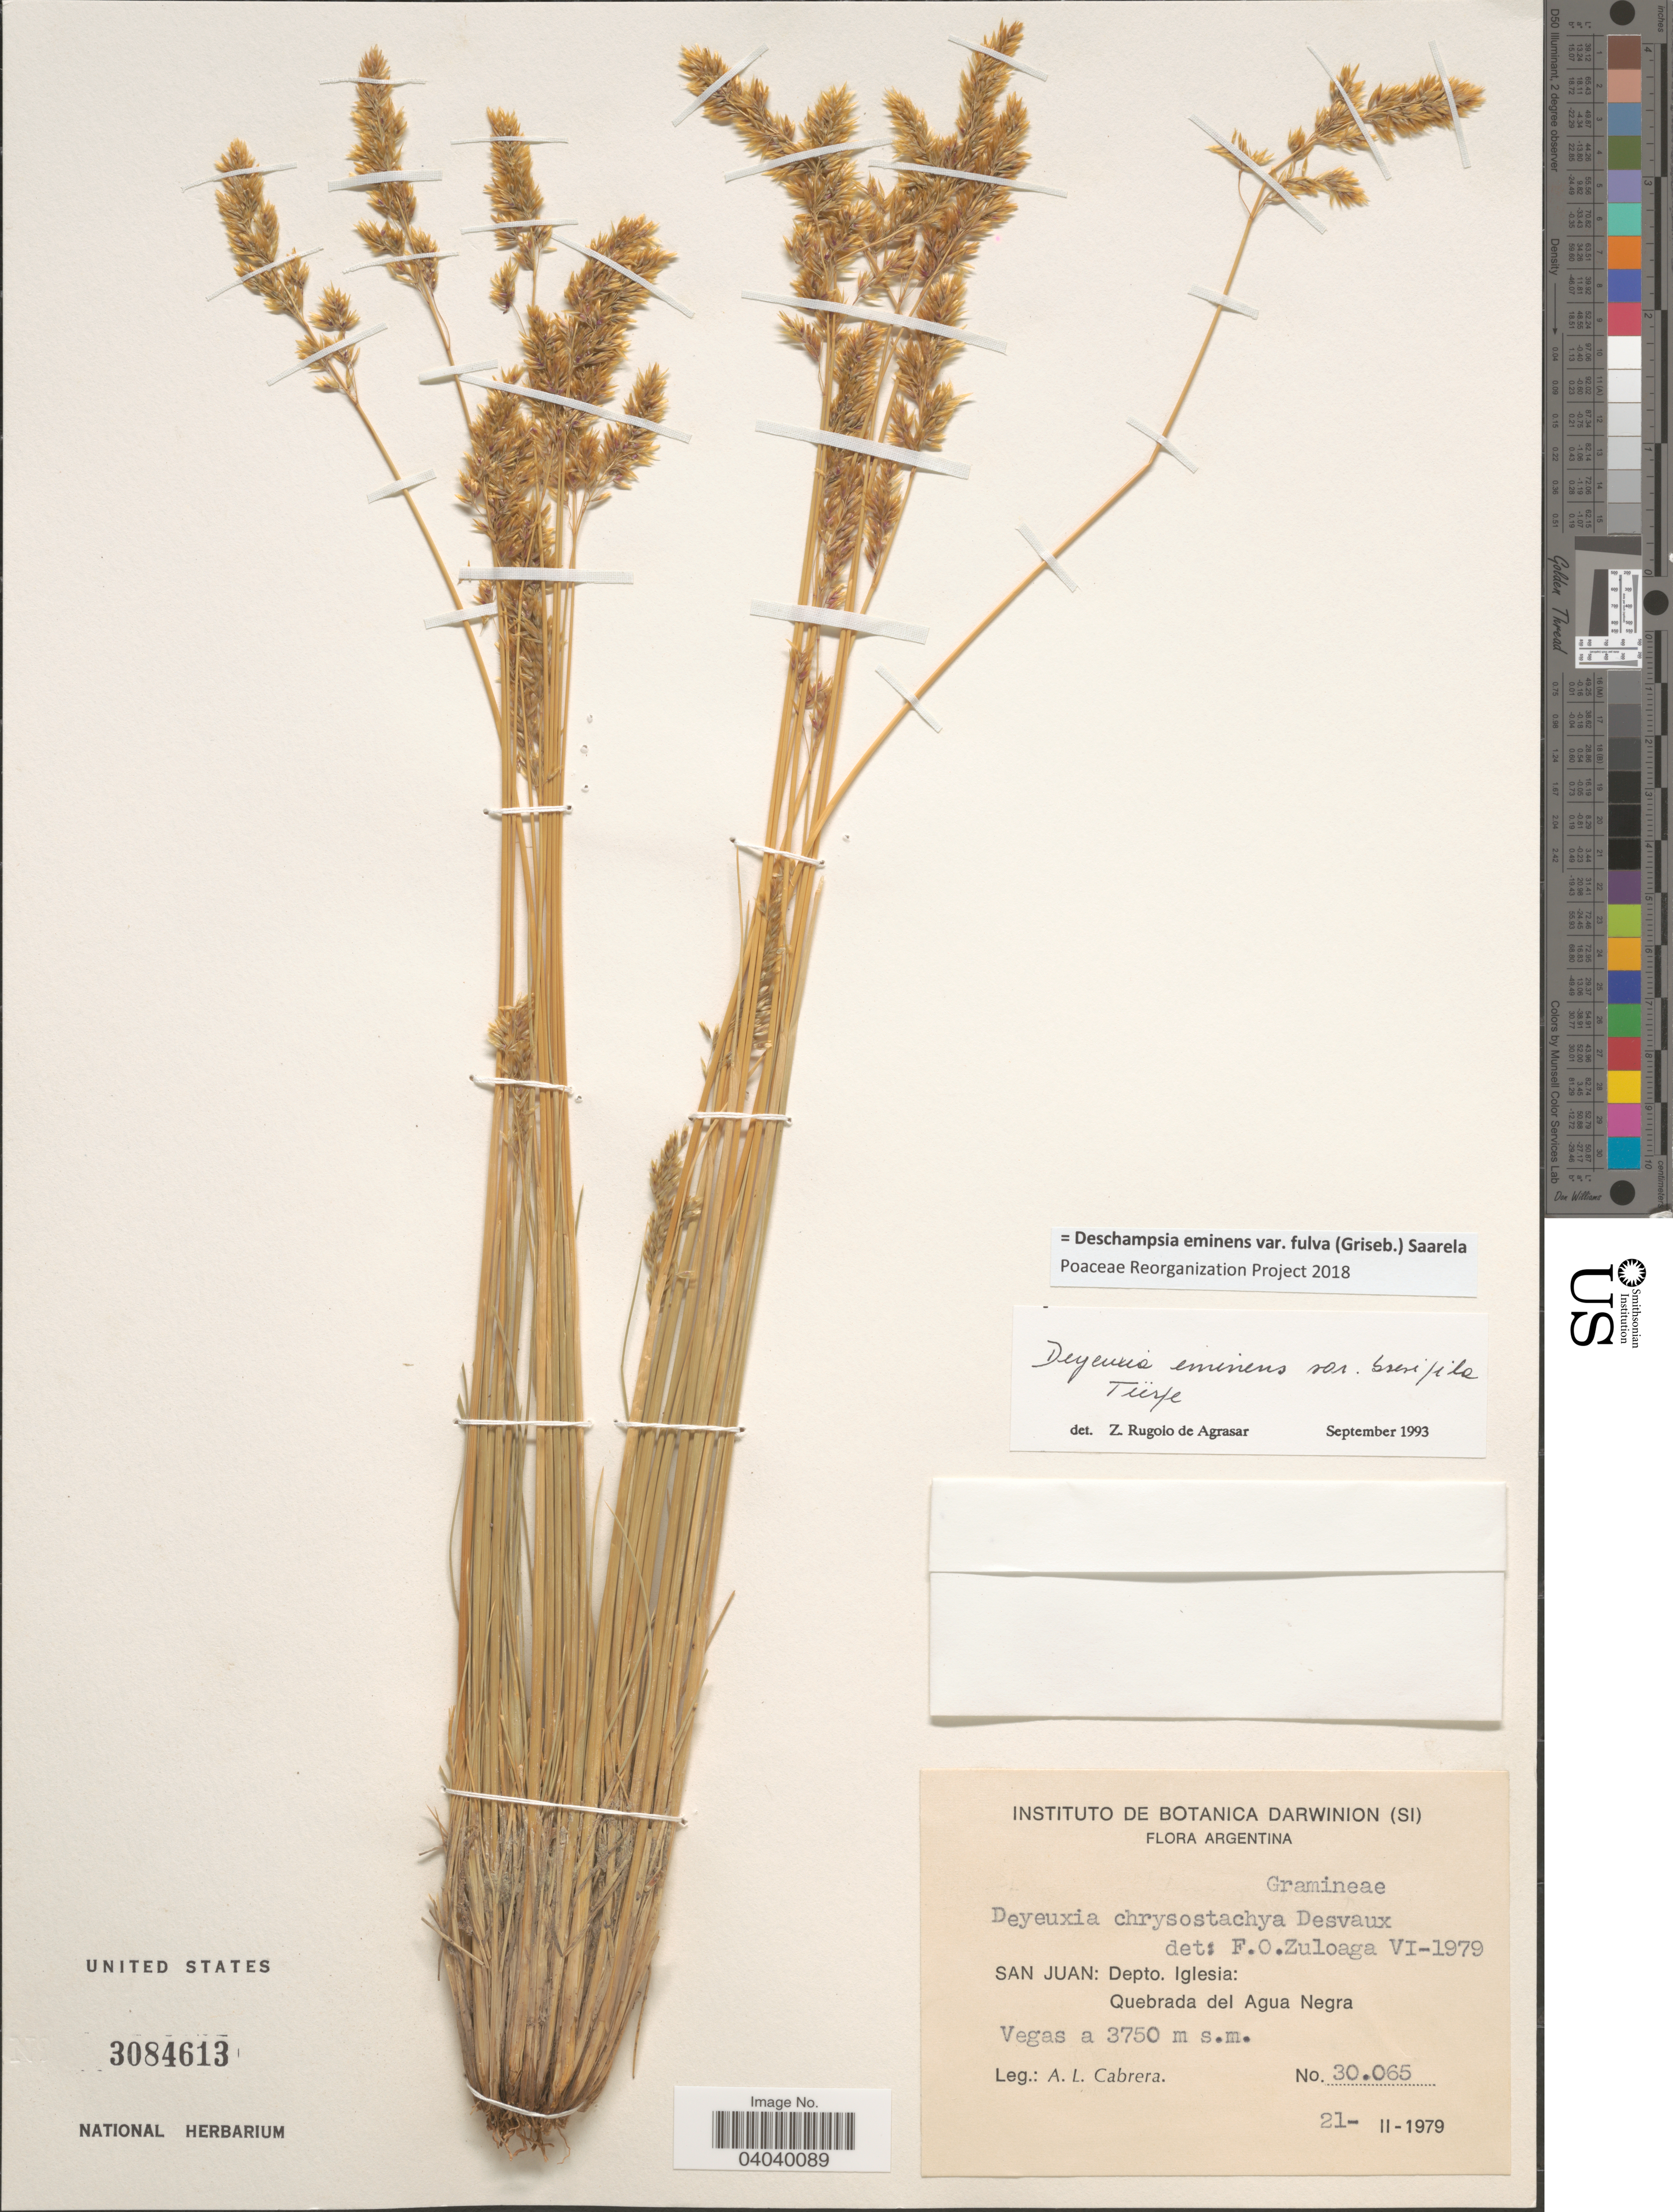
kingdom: Plantae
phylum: Tracheophyta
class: Liliopsida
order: Poales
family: Poaceae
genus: Deschampsia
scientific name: Deschampsia eminens var. fulva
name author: (Griseb.) Saarela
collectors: A. L. Cabrera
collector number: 30065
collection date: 1979-02-21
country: Argentina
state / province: San Juan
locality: Depto. Iglesia: Quebrada del Agua Negra.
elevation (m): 3750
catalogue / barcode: US 3084613